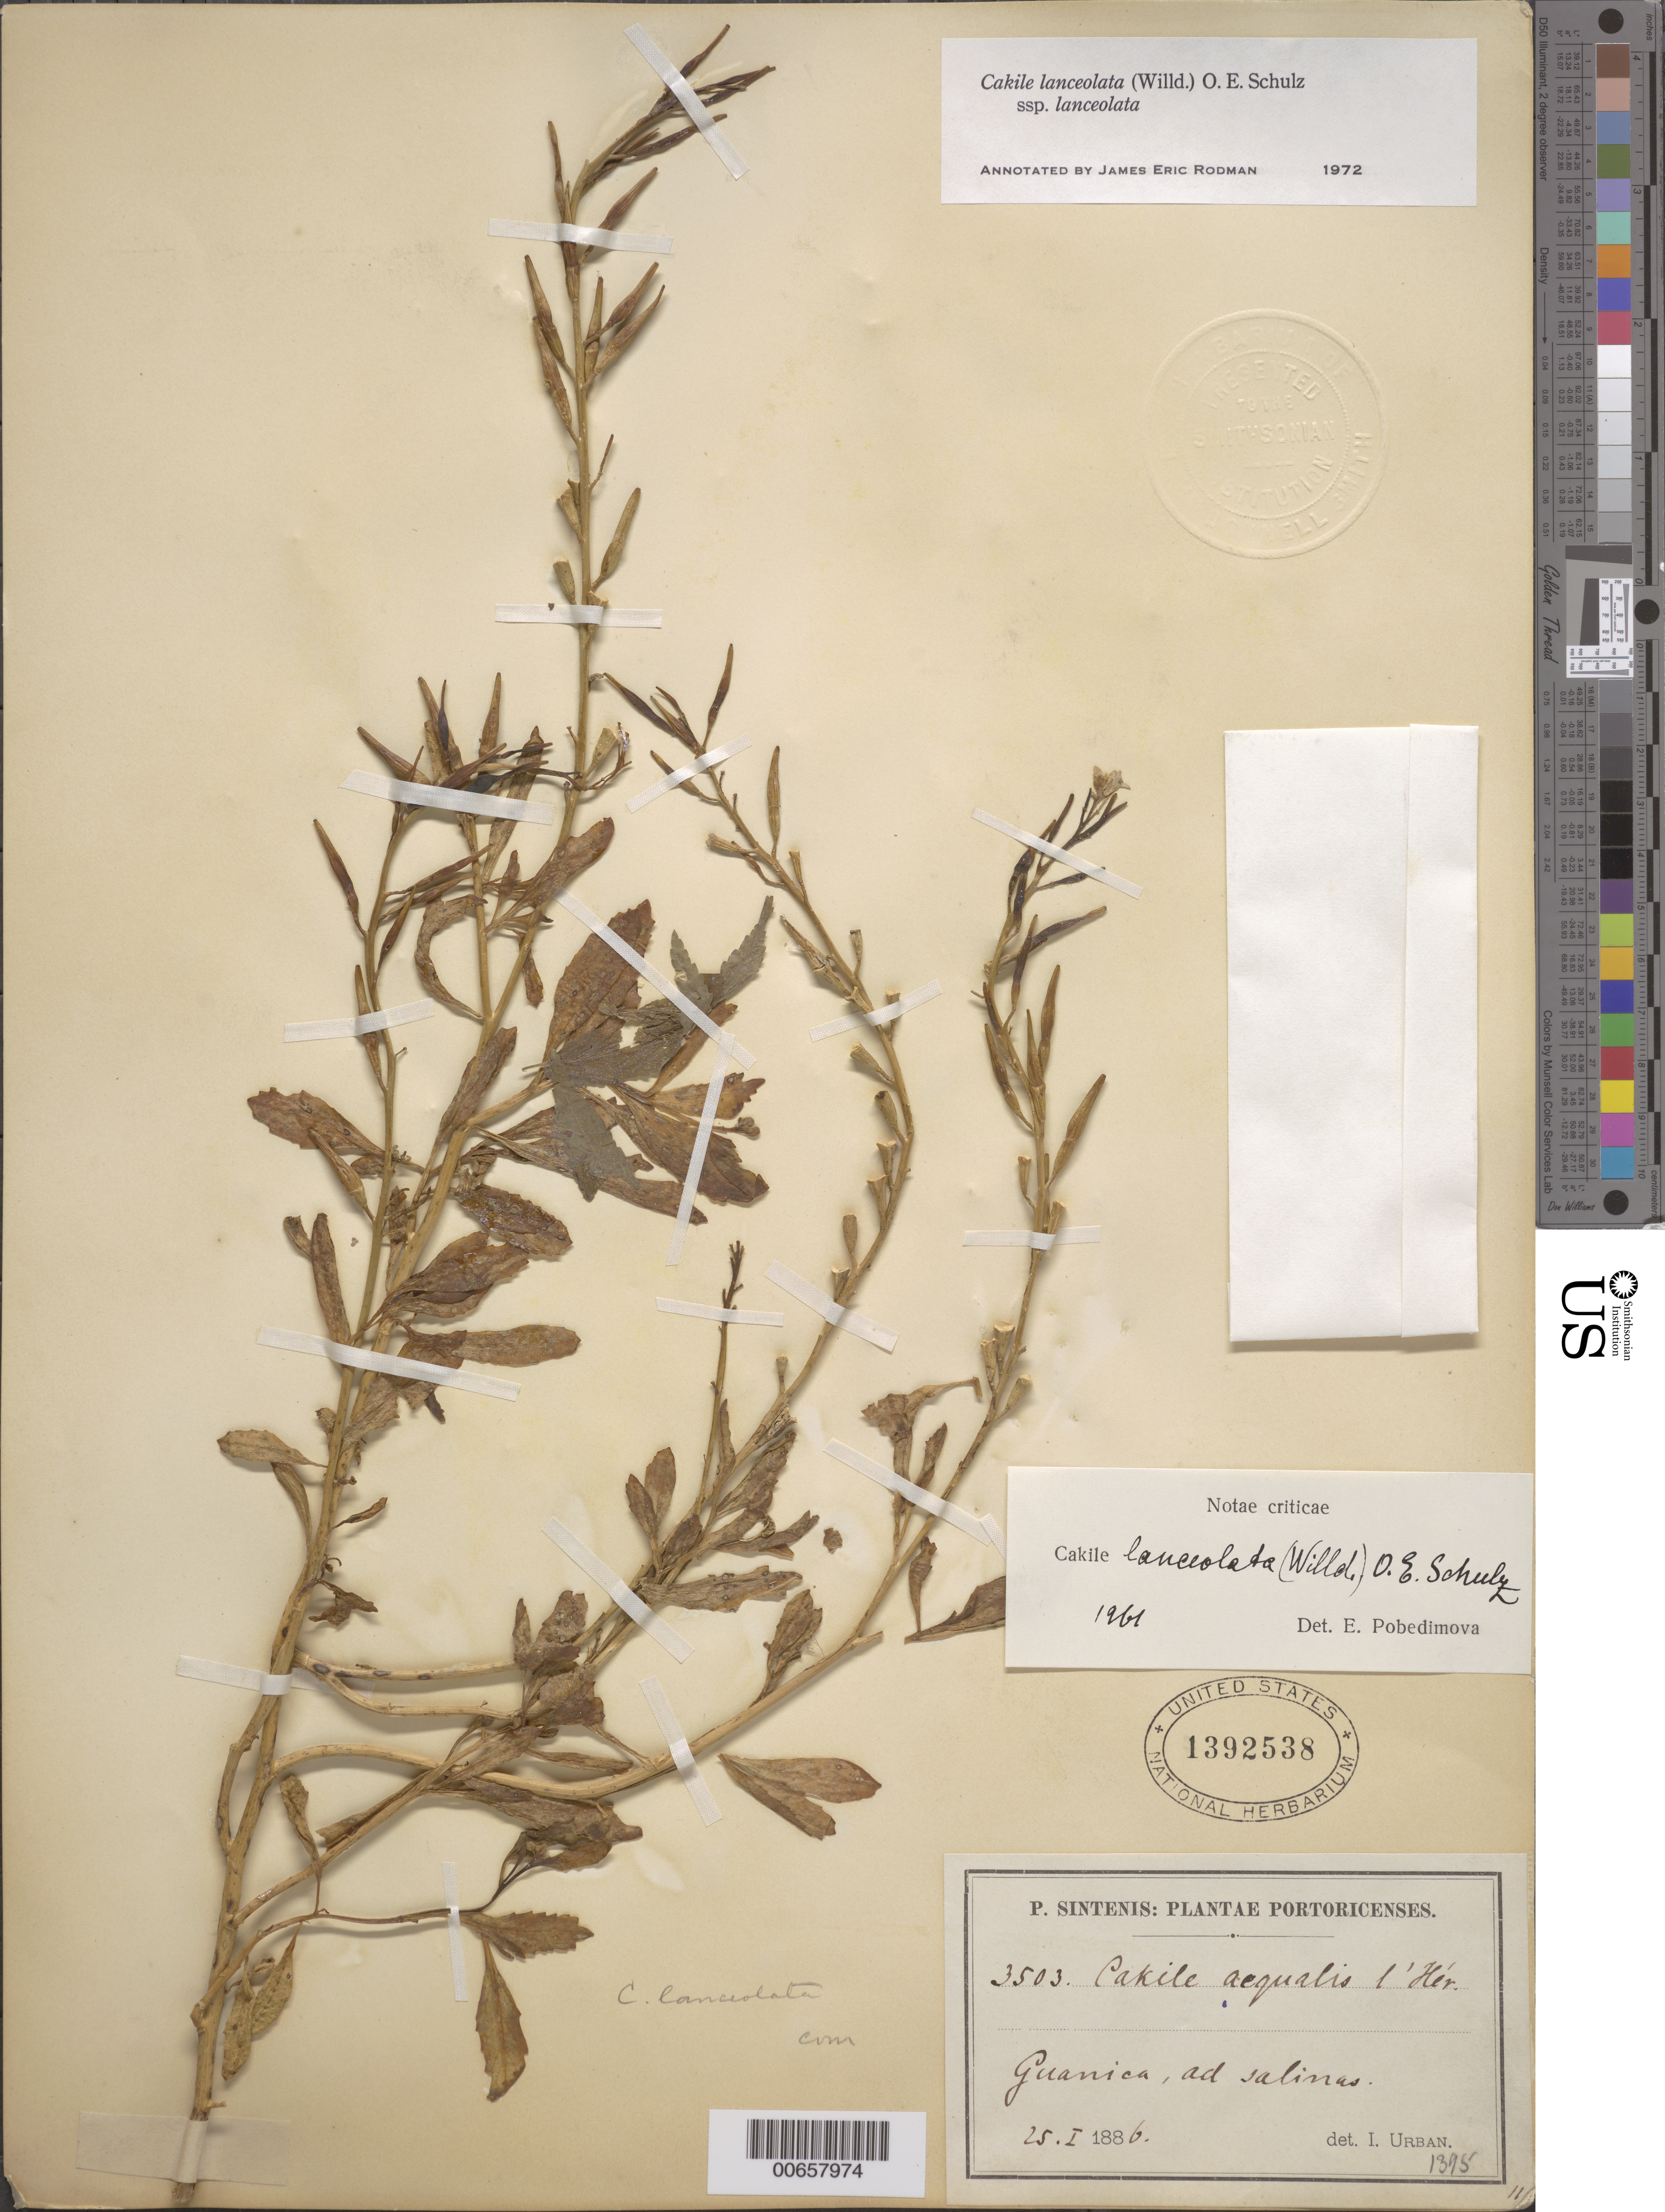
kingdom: Plantae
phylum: Tracheophyta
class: Magnoliopsida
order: Brassicales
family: Brassicaceae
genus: Cakile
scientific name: Cakile lanceolata subsp. lanceolata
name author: (Willd.) O.E. Schulz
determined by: Rodman, J. E.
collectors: P. Sintenis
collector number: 3503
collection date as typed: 25 Jan 1886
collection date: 1886-01-25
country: Puerto Rico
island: Greater Antilles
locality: Guanica, ad salinas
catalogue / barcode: US 1392538